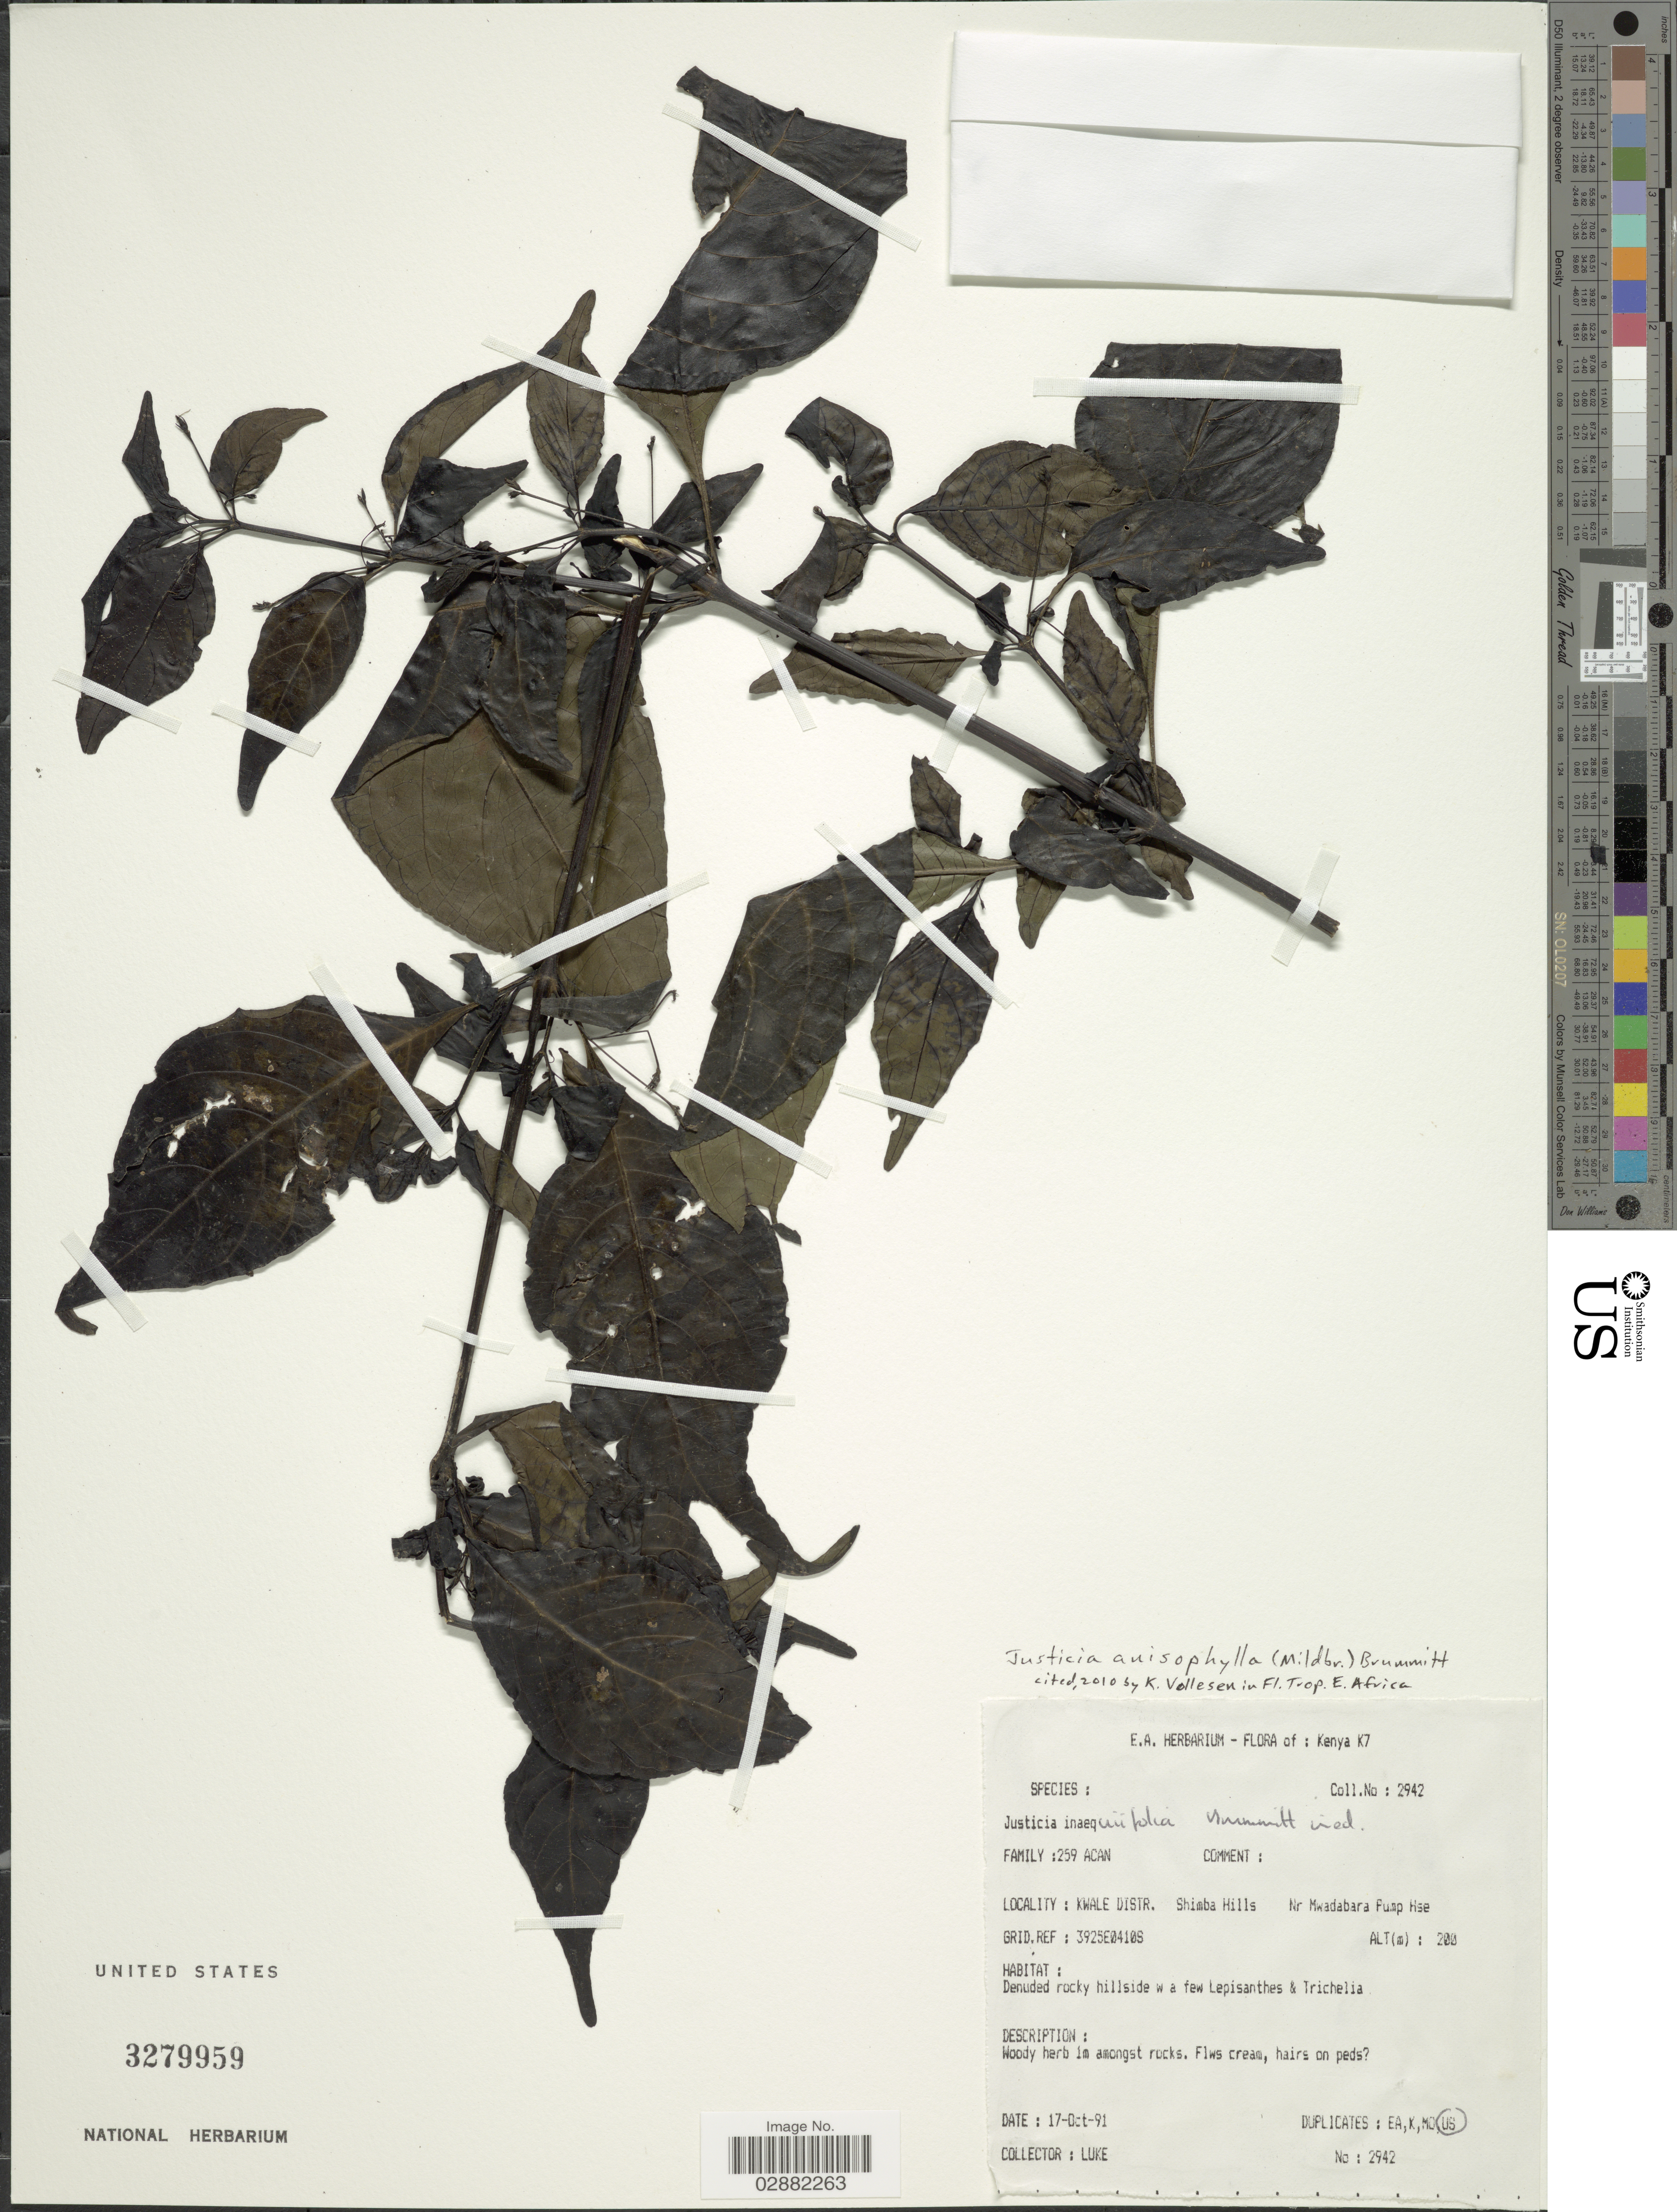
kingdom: Plantae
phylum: Tracheophyta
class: Magnoliopsida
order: Lamiales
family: Acanthaceae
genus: Justicia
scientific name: Justicia anisophylla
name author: (Mildbr.) Brummitt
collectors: -. Luke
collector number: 2942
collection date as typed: Transcribed d/m/y: 17/10/91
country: Kenya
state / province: Kwale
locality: Kenya K7. Kwale Distr. Shimba Hills. Nr Mwadabara Pump Hse. Grid.Ref : 3925E0410S.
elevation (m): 200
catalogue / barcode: US 3279959